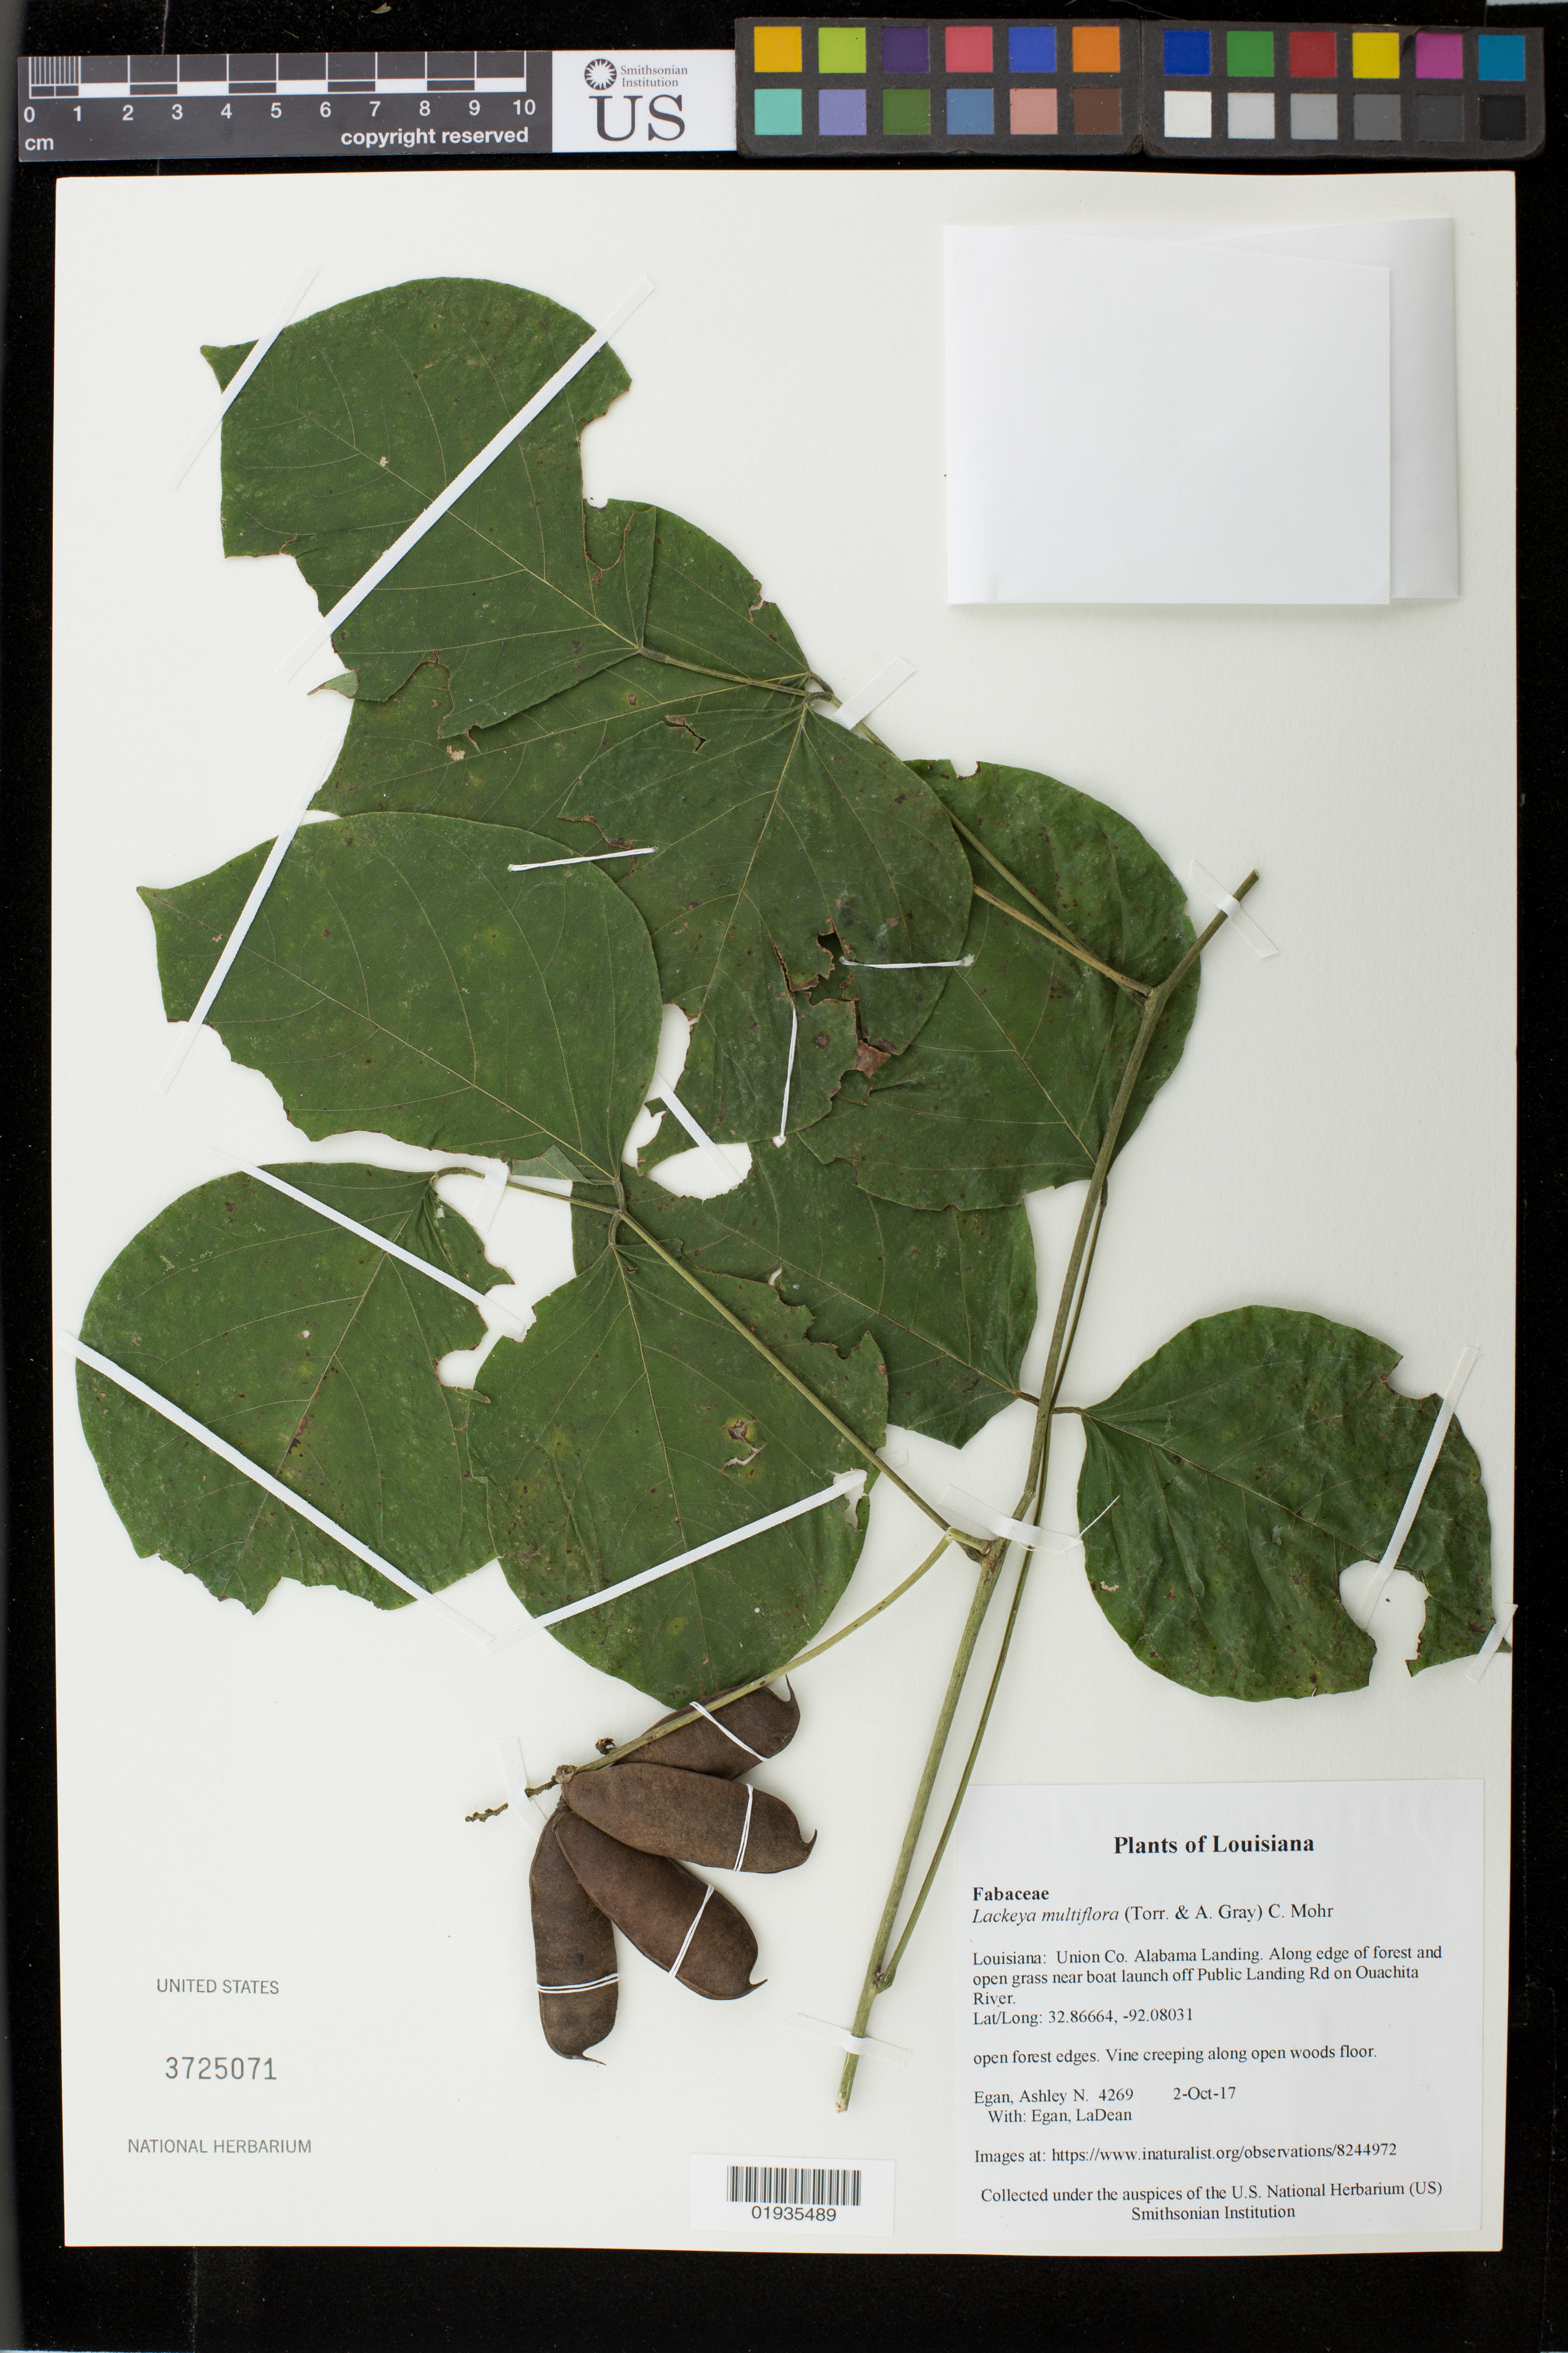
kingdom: Plantae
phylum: Tracheophyta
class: Magnoliopsida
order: Fabales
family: Fabaceae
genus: Lackeya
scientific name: Lackeya multiflora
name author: (Torr. & A. Gray) Fortunato et al.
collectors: A. N. Egan & L. Egan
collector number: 4269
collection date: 2017-10-02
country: United States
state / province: Louisiana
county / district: Union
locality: Alabama Landing. Along edge of forest and open grass near boat launch off Public Landing Rd on Ouachita River.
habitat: open forest edges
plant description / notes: https://www.inaturalist.org/observations/8244972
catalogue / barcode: US 3725071